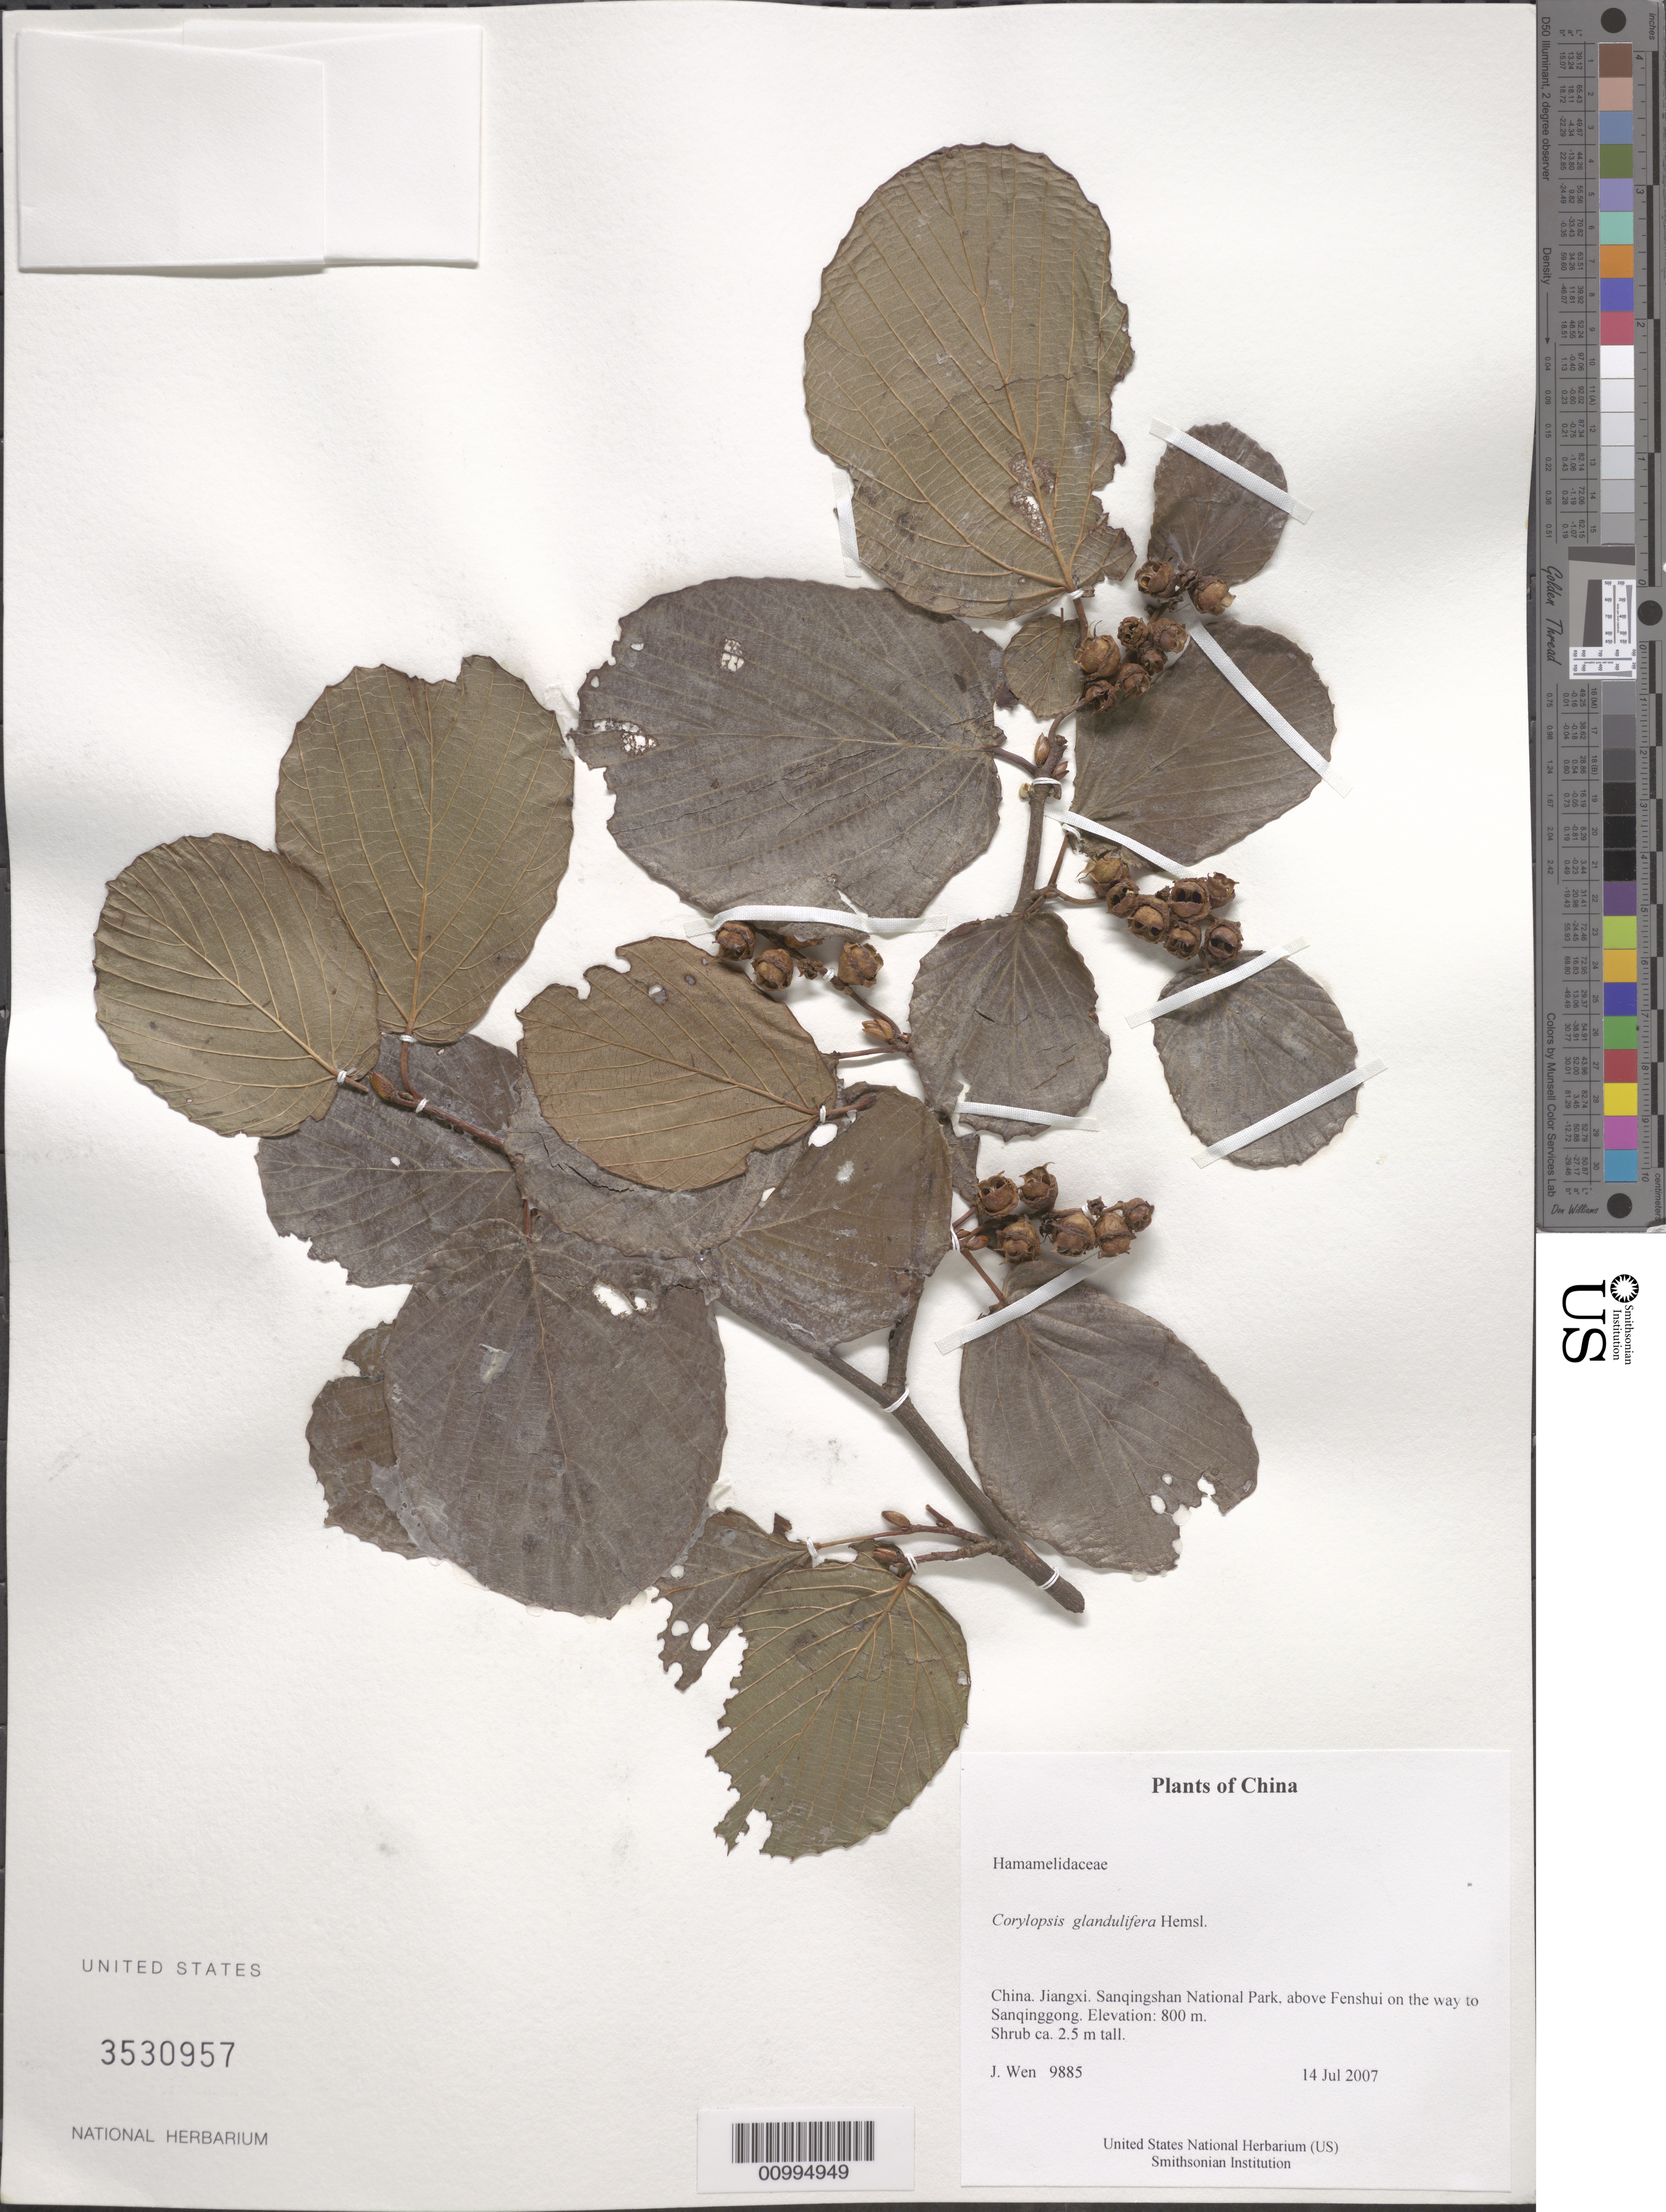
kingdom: Plantae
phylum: Tracheophyta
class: Magnoliopsida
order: Saxifragales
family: Hamamelidaceae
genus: Corylopsis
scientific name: Corylopsis glandulifera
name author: Hemsl.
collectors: J. Wen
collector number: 9885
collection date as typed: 14 Jul 2007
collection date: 2007-07-14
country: China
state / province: Jiangxi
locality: Sanqingshan National Park, above Fenshui on the way to Sanqinggong.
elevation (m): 800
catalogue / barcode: US 3530957